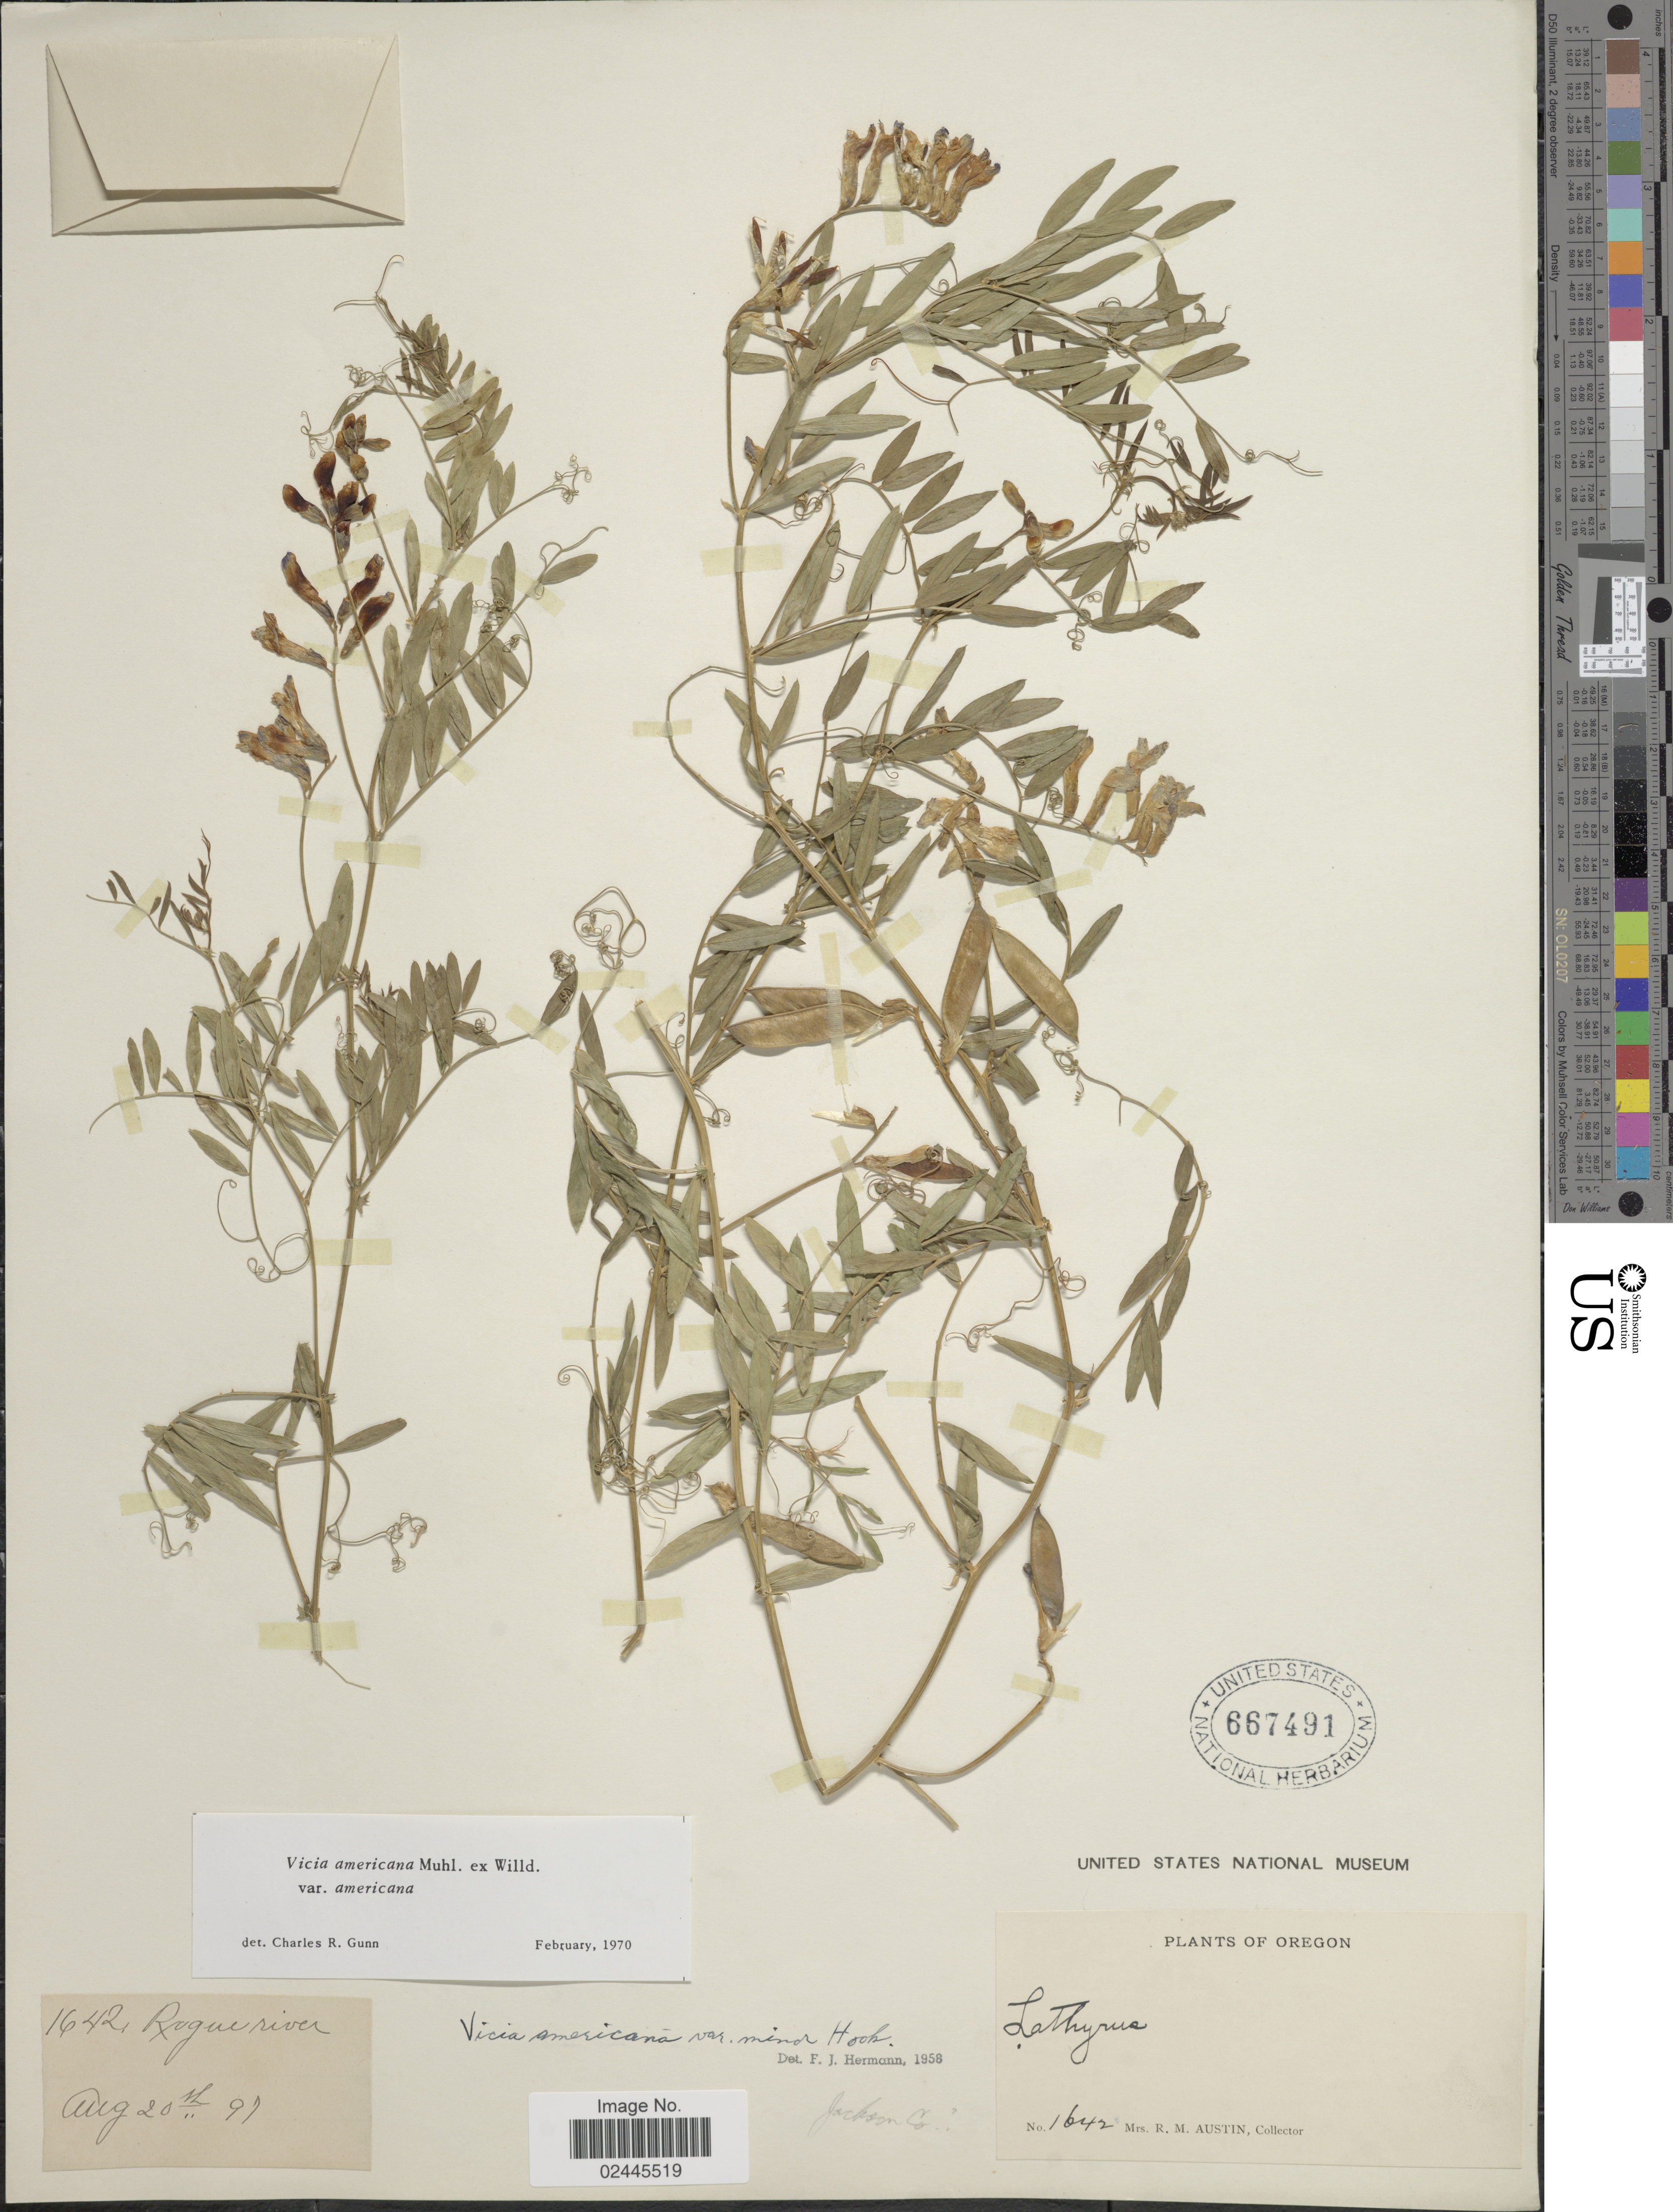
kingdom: Plantae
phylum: Tracheophyta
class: Magnoliopsida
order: Fabales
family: Fabaceae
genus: Vicia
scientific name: Vicia americana var. americana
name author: Muhl. ex Willd.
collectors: R. Austin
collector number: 1642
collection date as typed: Transcribed d/m/y: 20/8/97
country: United States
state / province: Oregon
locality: Rogue river.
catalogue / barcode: US 667491